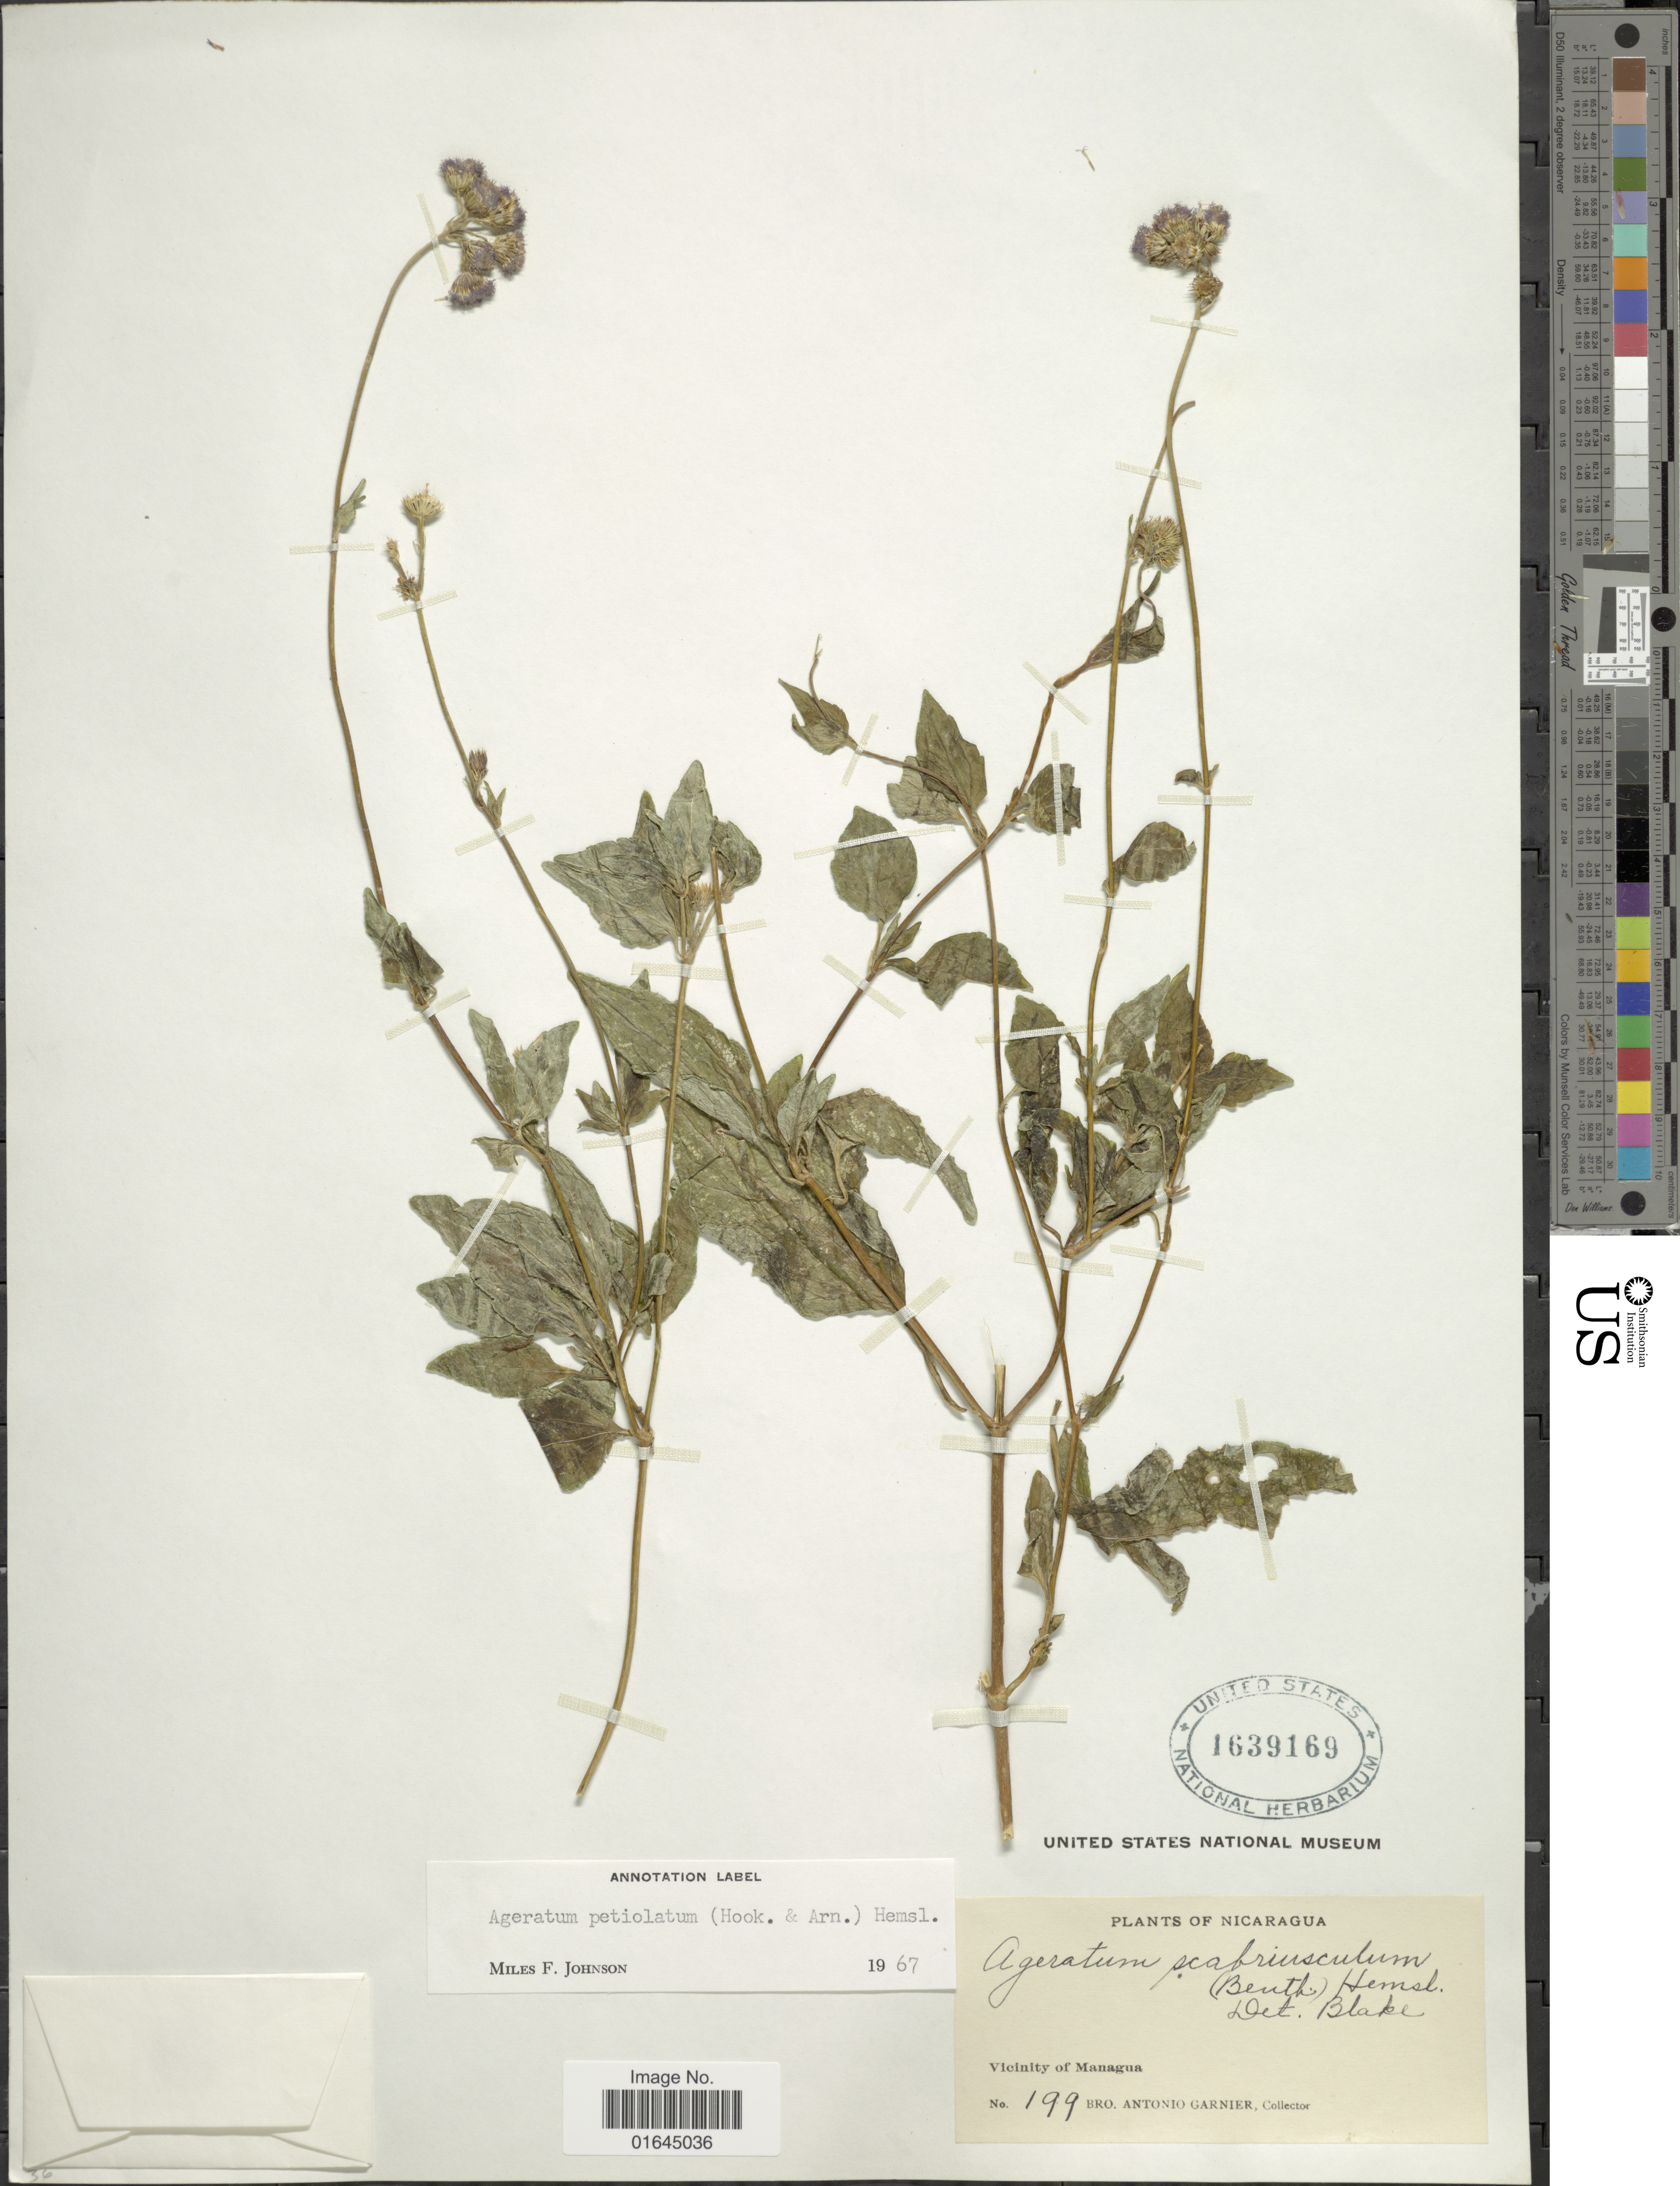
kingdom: Plantae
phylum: Tracheophyta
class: Magnoliopsida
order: Asterales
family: Asteraceae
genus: Ageratum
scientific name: Ageratum petiolatum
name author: (Hook. & Arn.) Hemsl.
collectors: Bro. A. Garnier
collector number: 199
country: Nicaragua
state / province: Managua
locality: Vicinity of Managua.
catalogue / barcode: US 1639169